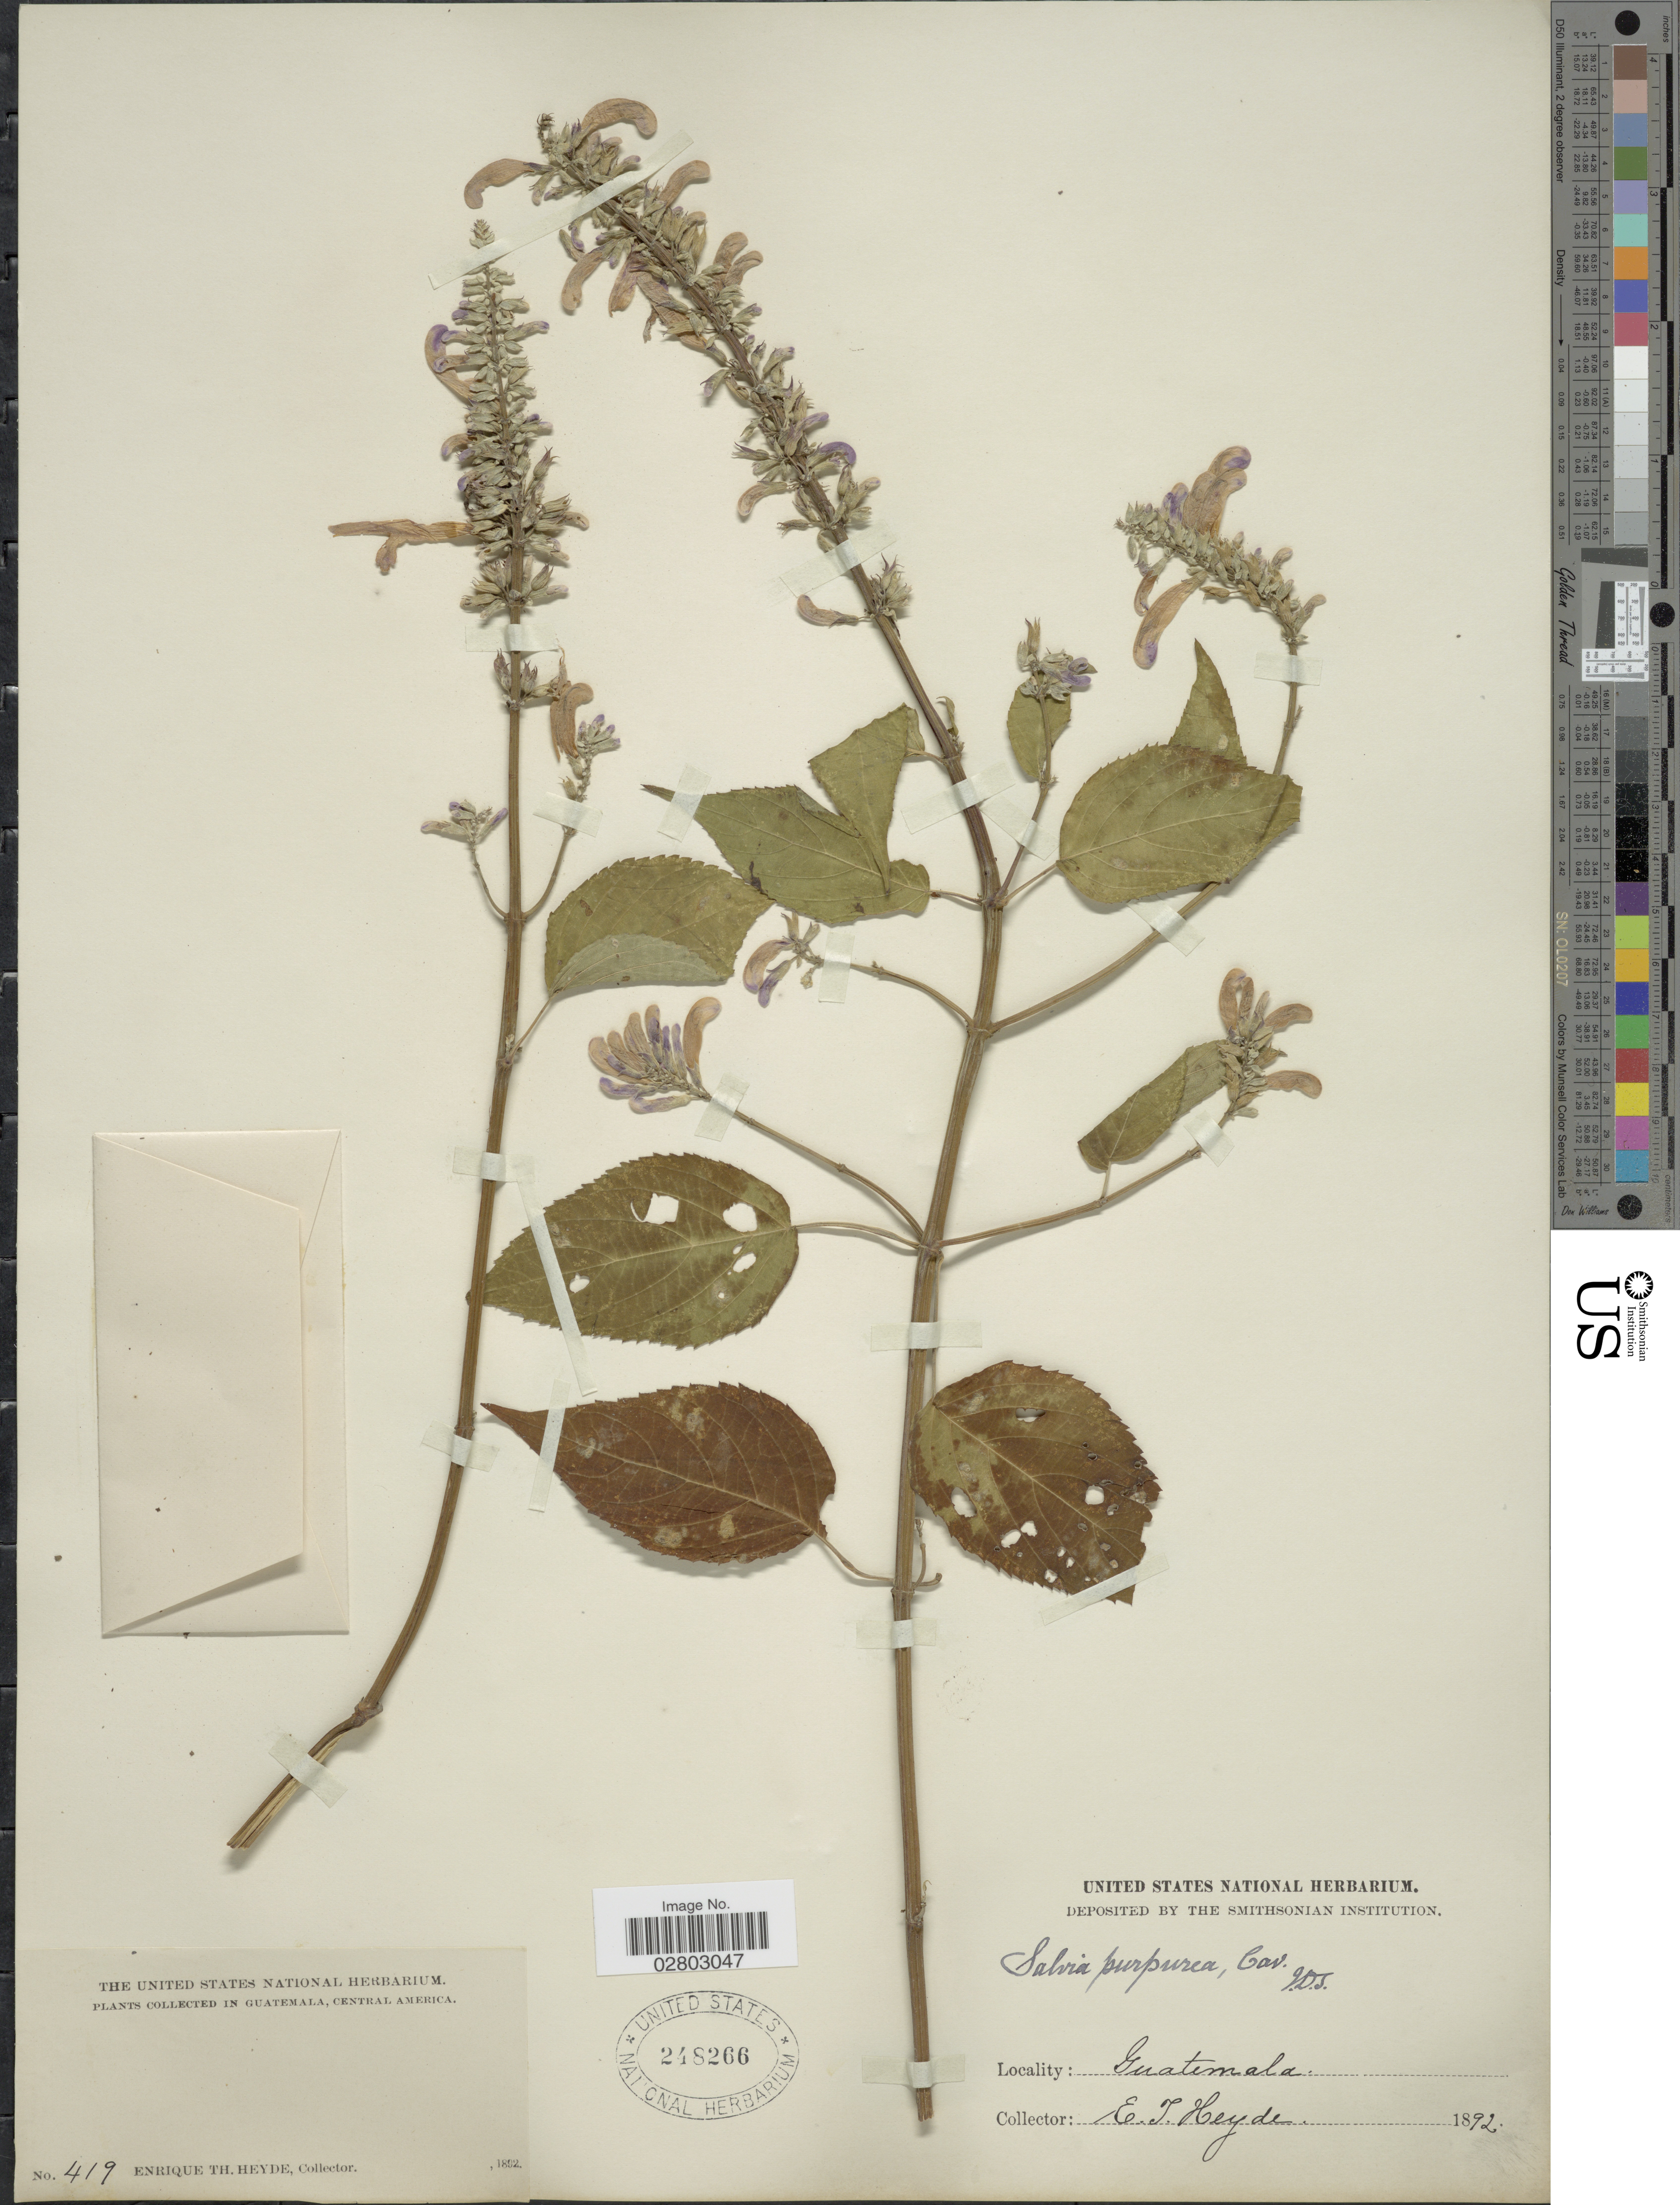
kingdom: Plantae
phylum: Tracheophyta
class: Magnoliopsida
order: Lamiales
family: Lamiaceae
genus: Salvia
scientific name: Salvia purpurea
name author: Cav.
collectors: E. T. Heyde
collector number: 419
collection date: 1892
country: Guatemala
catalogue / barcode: US 248266